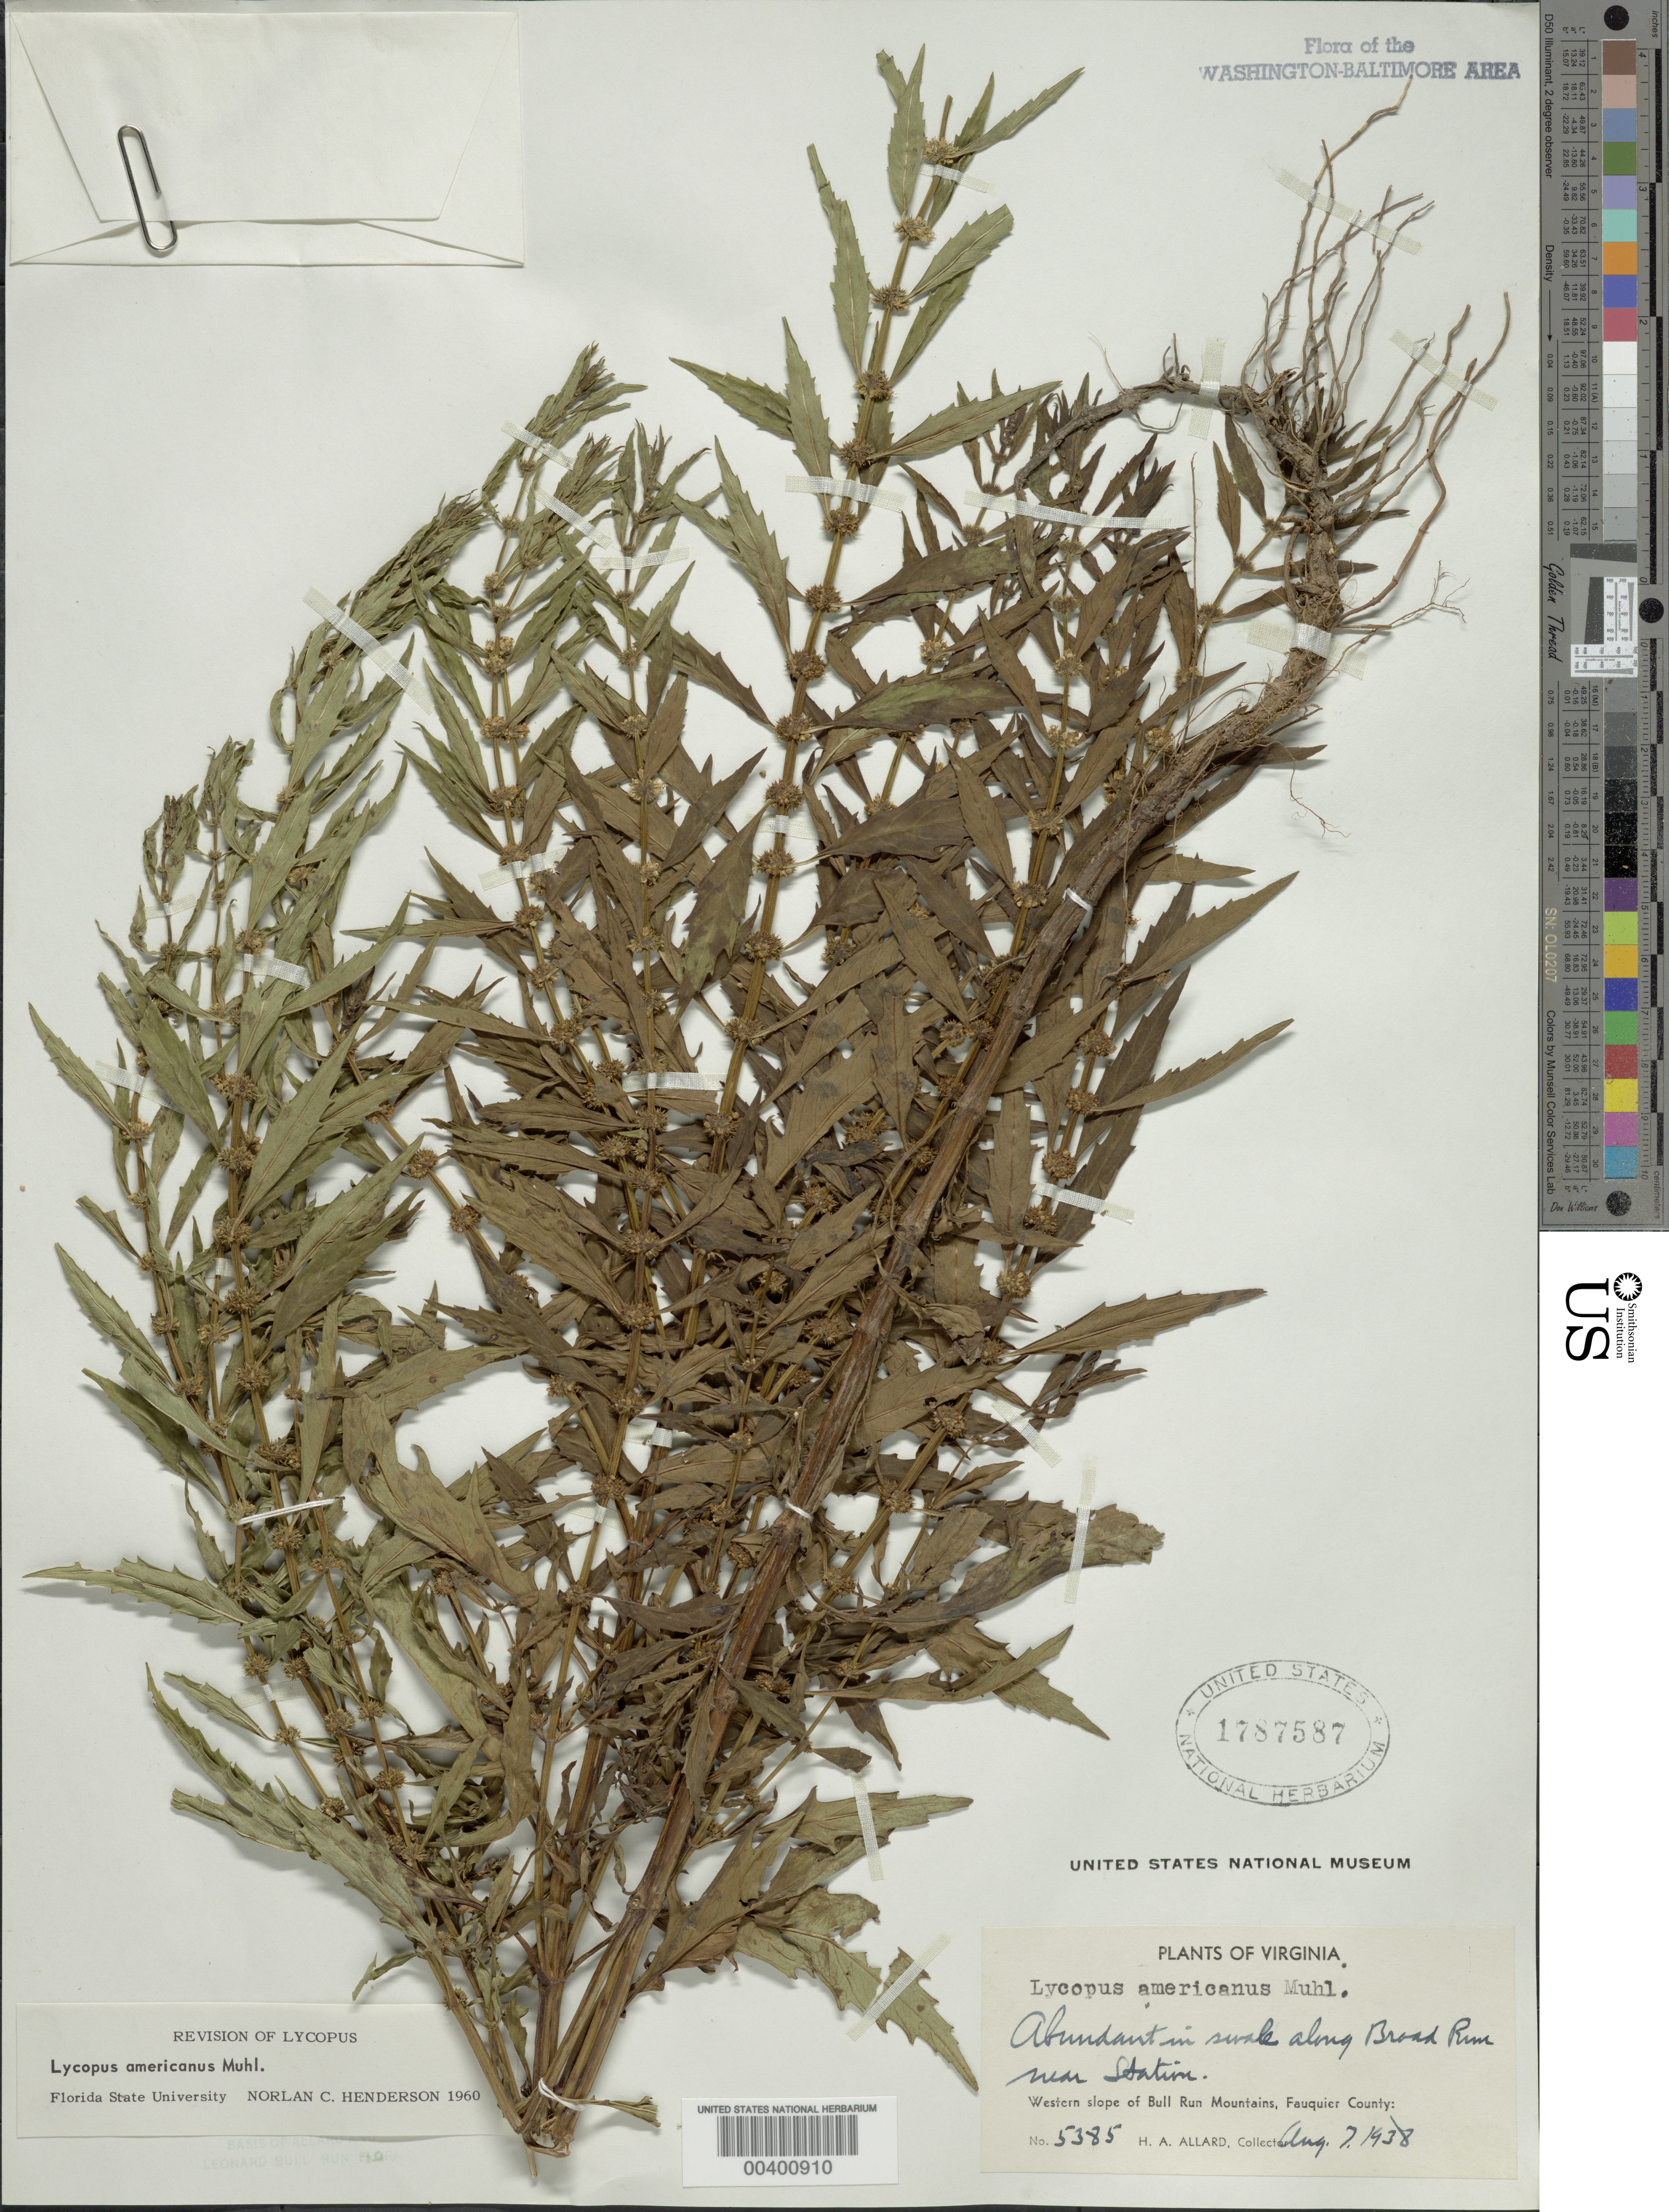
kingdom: Plantae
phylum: Tracheophyta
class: Magnoliopsida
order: Lamiales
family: Lamiaceae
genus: Lycopus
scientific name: Lycopus americanus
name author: Muhl. ex W.P.C. Barton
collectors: H. A. Allard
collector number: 5385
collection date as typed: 07 Aug 1938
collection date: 1938-08-07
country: United States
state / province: Virginia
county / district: Prince William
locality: Broad Run, Haymarket Railroad Station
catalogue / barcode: US 1787587